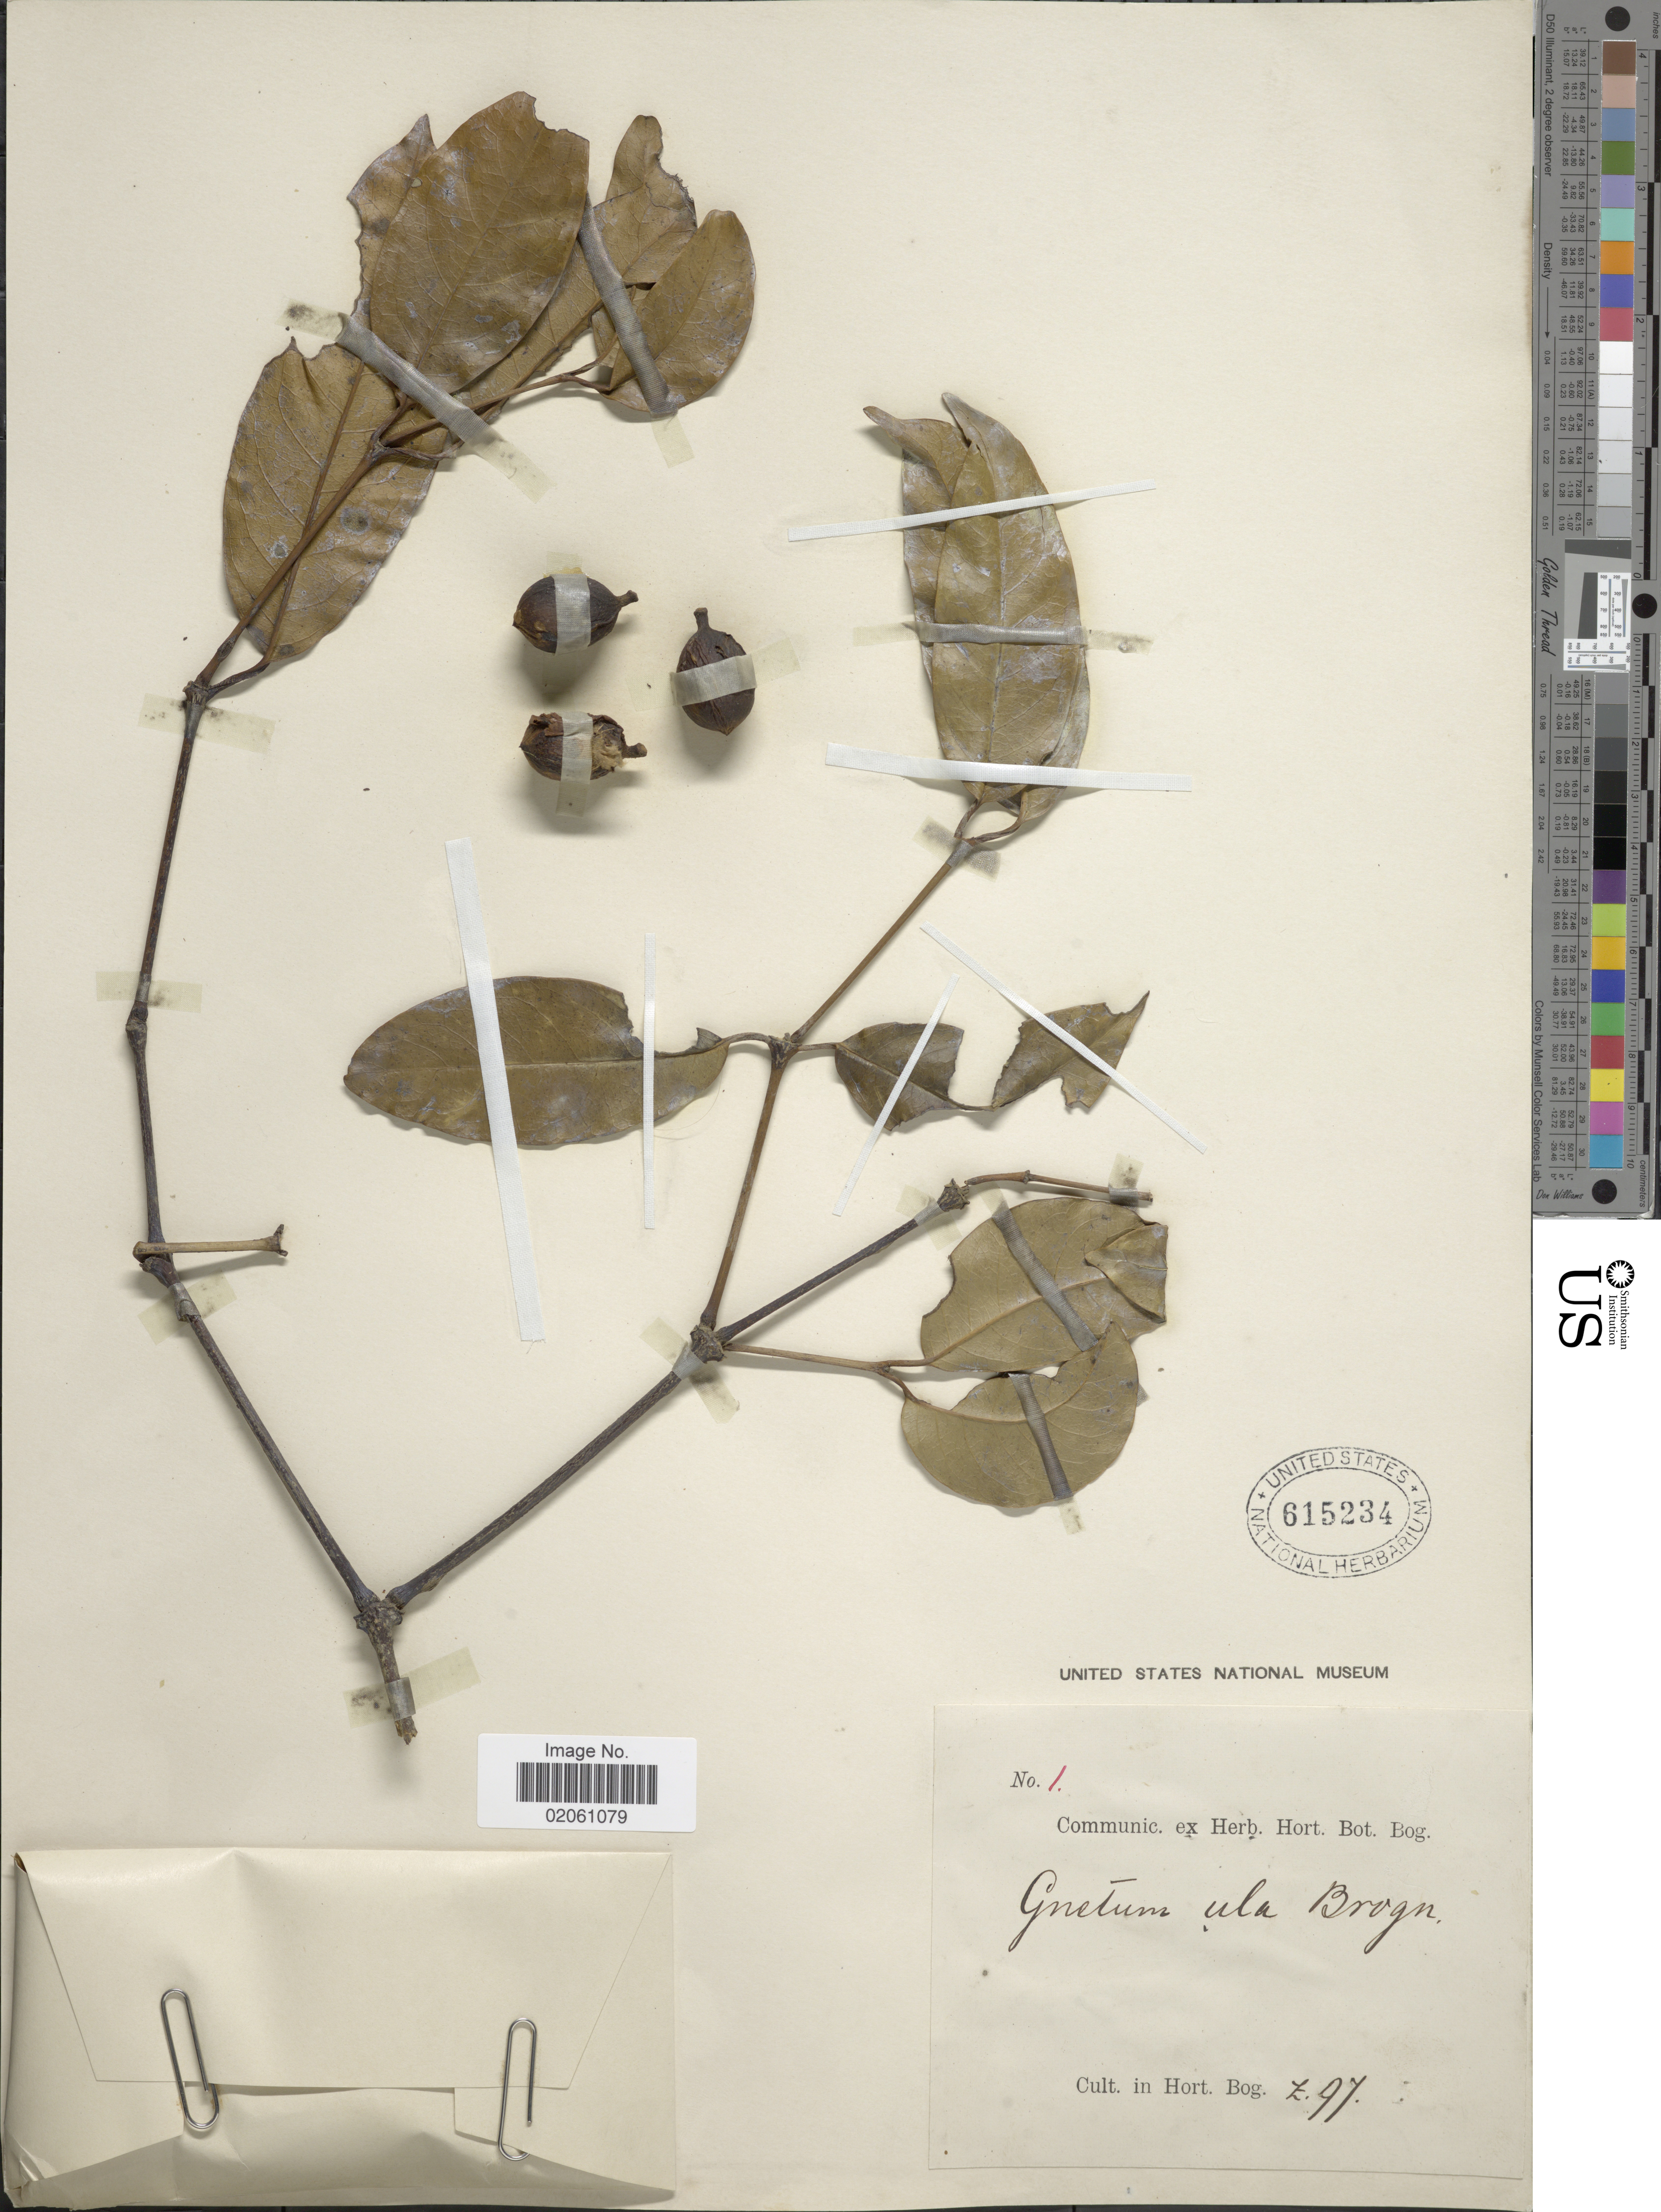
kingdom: Plantae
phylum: Tracheophyta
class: Gnetopsida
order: Gnetales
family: Gnetaceae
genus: Gnetum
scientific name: Gnetum ula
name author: Brongn.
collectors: ex herb. Hort. Bot. Bog.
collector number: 1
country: Indonesia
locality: Cult. in Hort. Bog.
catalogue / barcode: US 615234